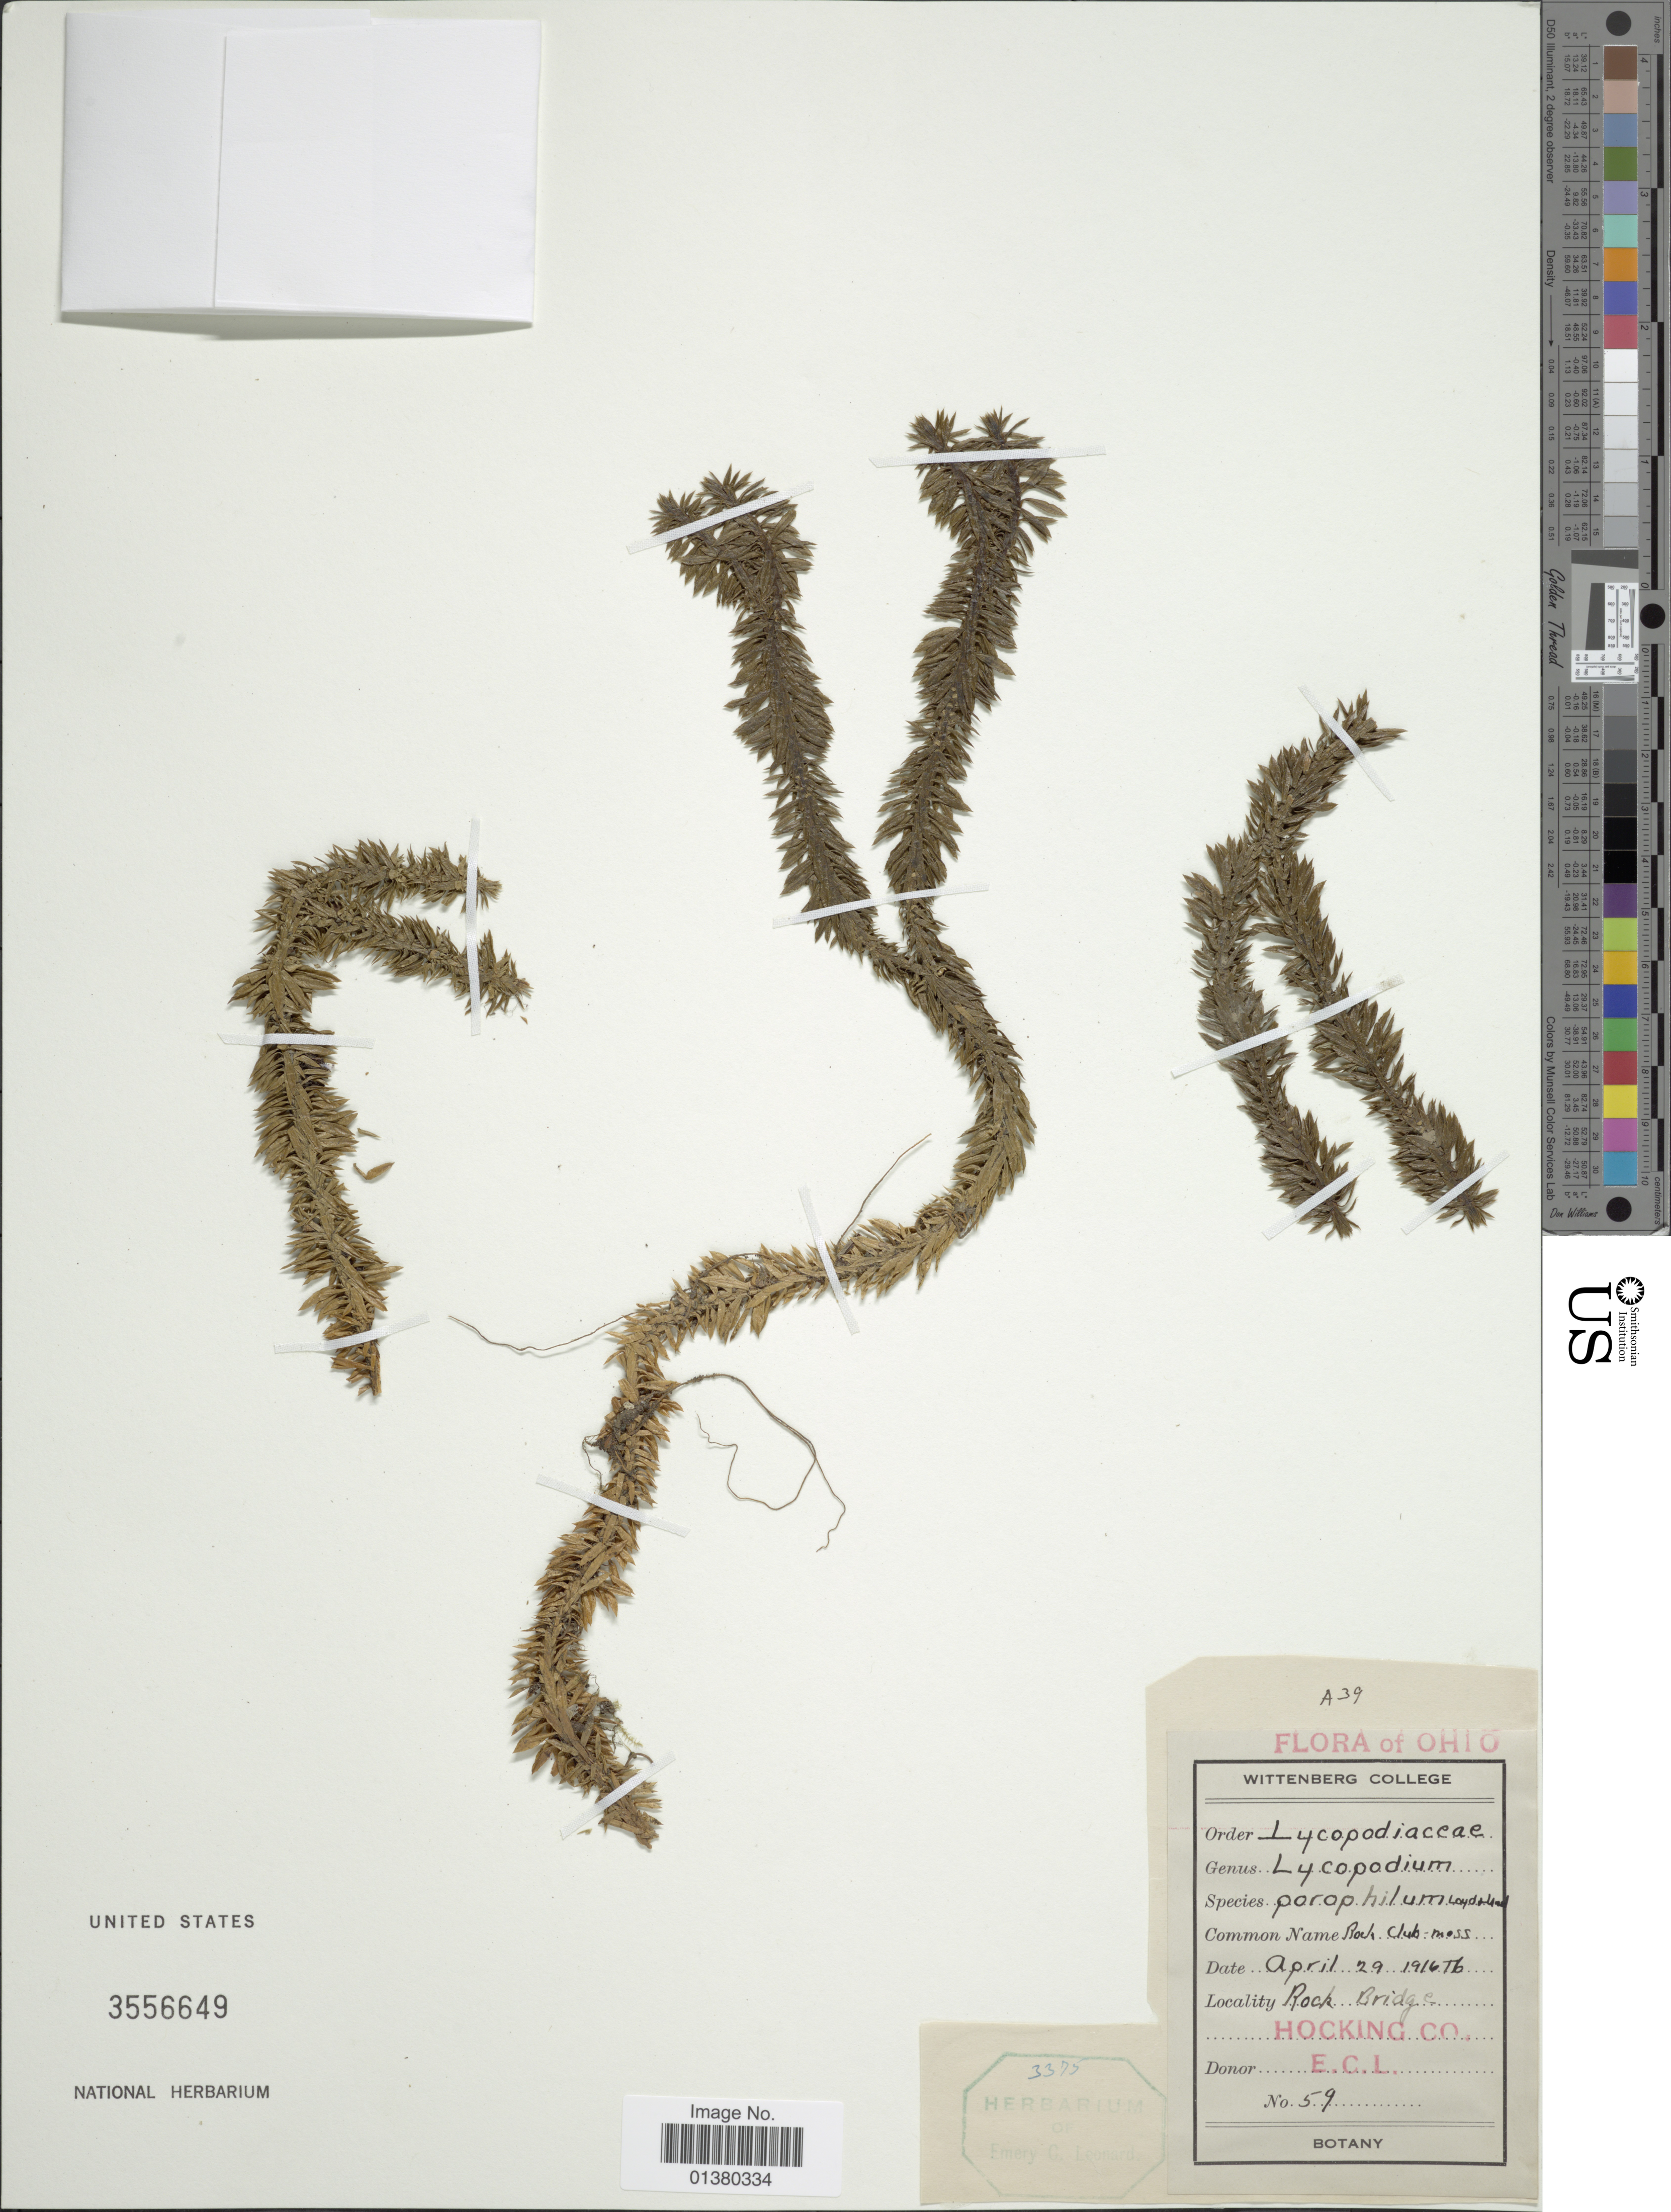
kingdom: Plantae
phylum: Tracheophyta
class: Lycopodiopsida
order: Lycopodiales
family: Lycopodiaceae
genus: Huperzia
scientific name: Huperzia porophila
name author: (F.E. Lloyd & Underw.) Holub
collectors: E. C. Leonard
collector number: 59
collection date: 1916-04-29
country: United States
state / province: Ohio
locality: Rock Bridge Hocking Co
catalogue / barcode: US 3556649